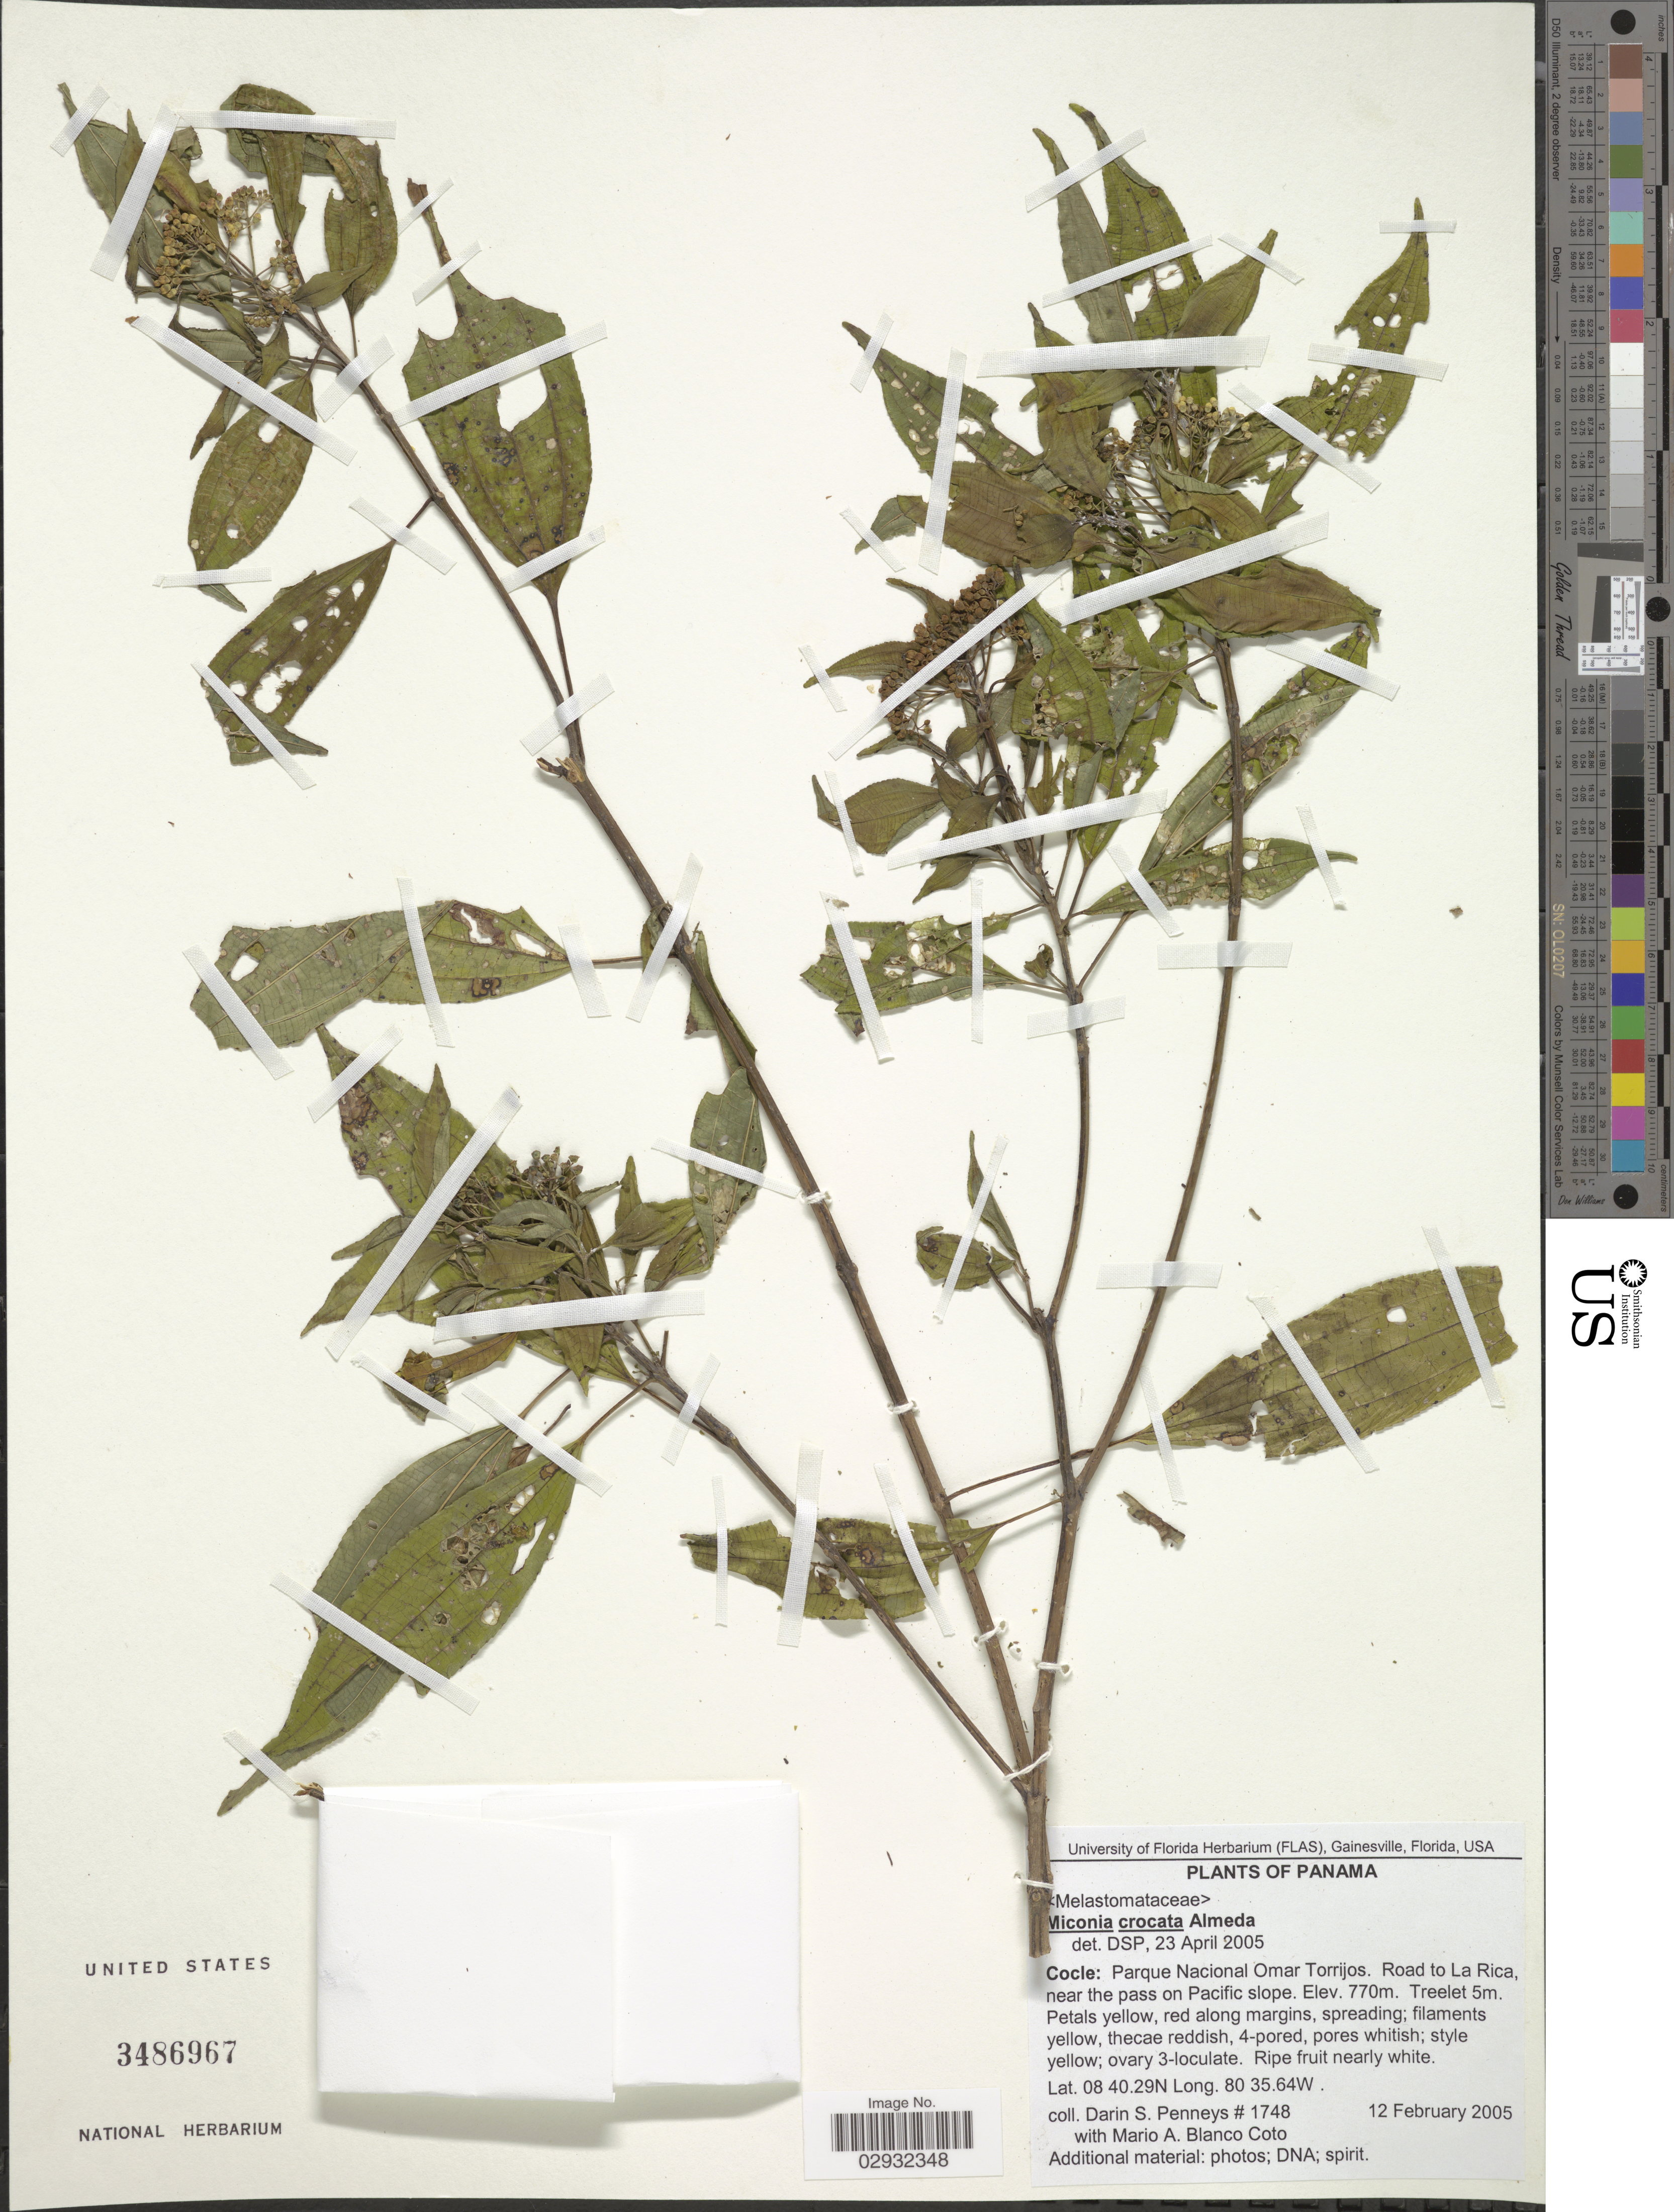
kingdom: Plantae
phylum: Tracheophyta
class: Magnoliopsida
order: Myrtales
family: Melastomataceae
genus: Miconia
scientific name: Miconia crocata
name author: Almeda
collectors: D. S. Penneys & M. A. Blanco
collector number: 1748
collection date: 2005-02-12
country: Panama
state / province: Coclé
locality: Parque Nacional Omar Torrijos. Road to La Rica, near the pass on Pacific slope.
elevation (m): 770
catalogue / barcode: US 3486967